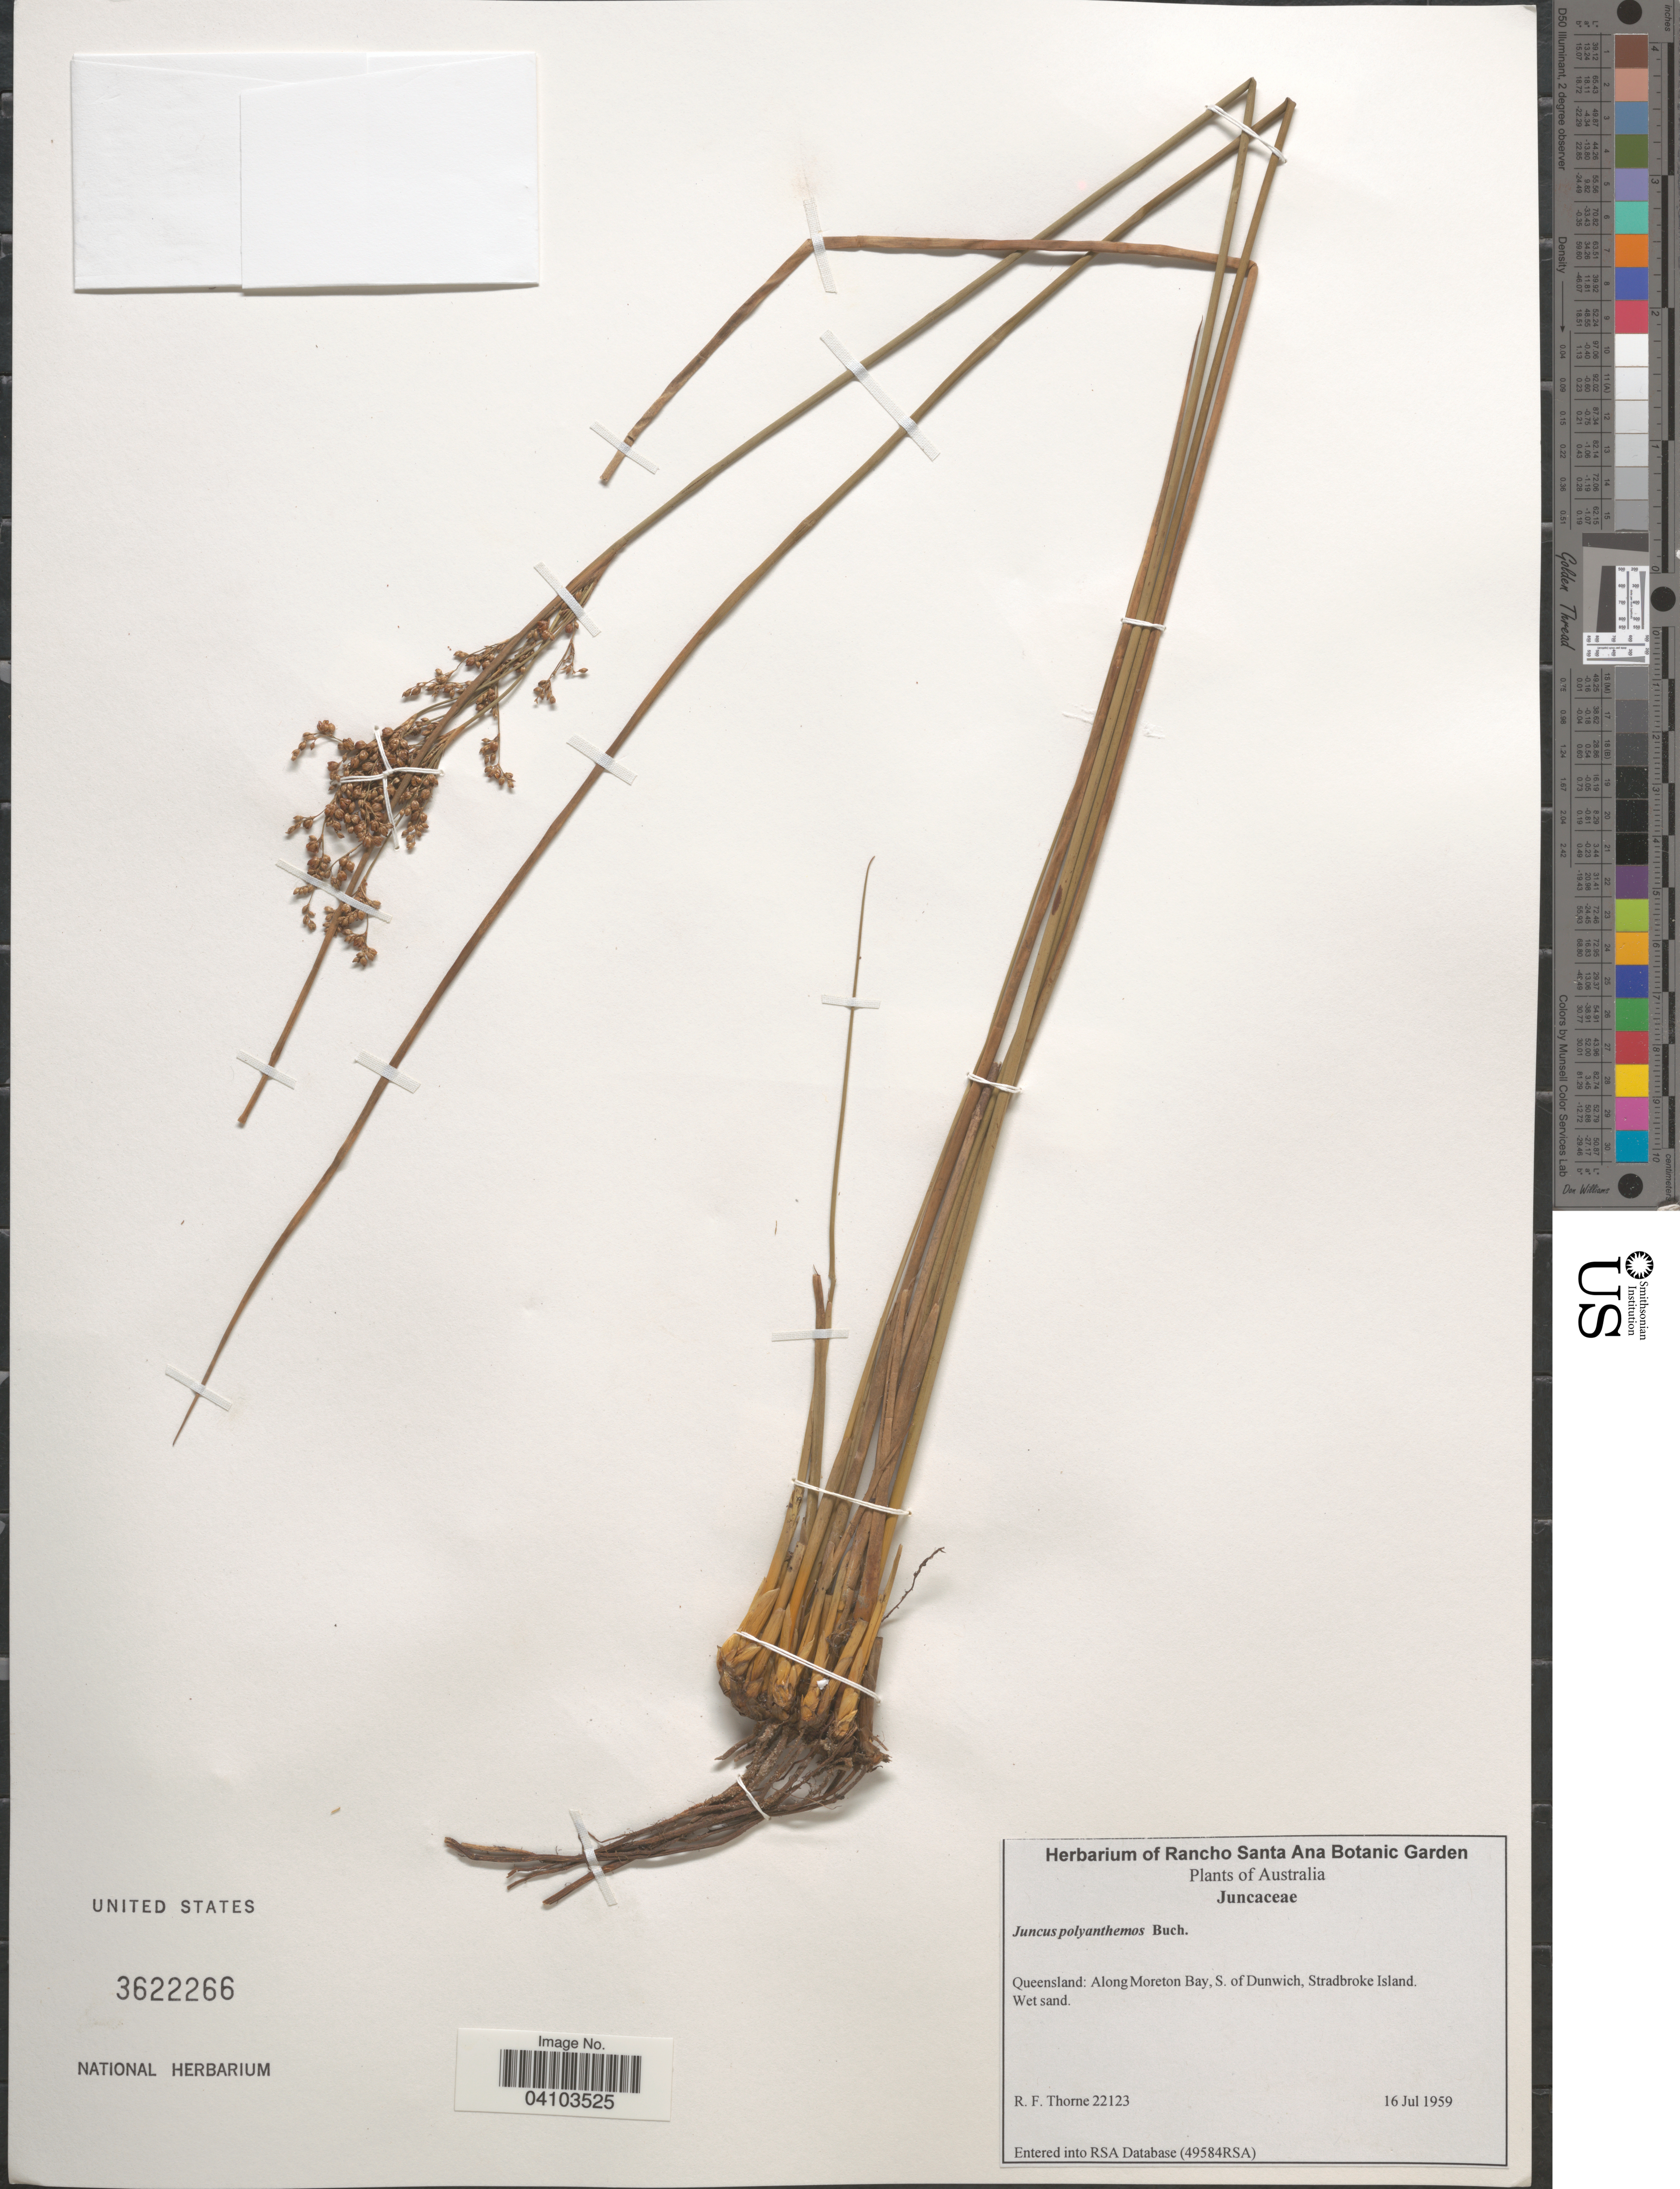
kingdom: Plantae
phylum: Tracheophyta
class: Liliopsida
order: Poales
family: Juncaceae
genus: Juncus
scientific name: Juncus polyanthemos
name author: Buchenau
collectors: R. Thorne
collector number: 22123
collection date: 1959-07-16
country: Australia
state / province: Queensland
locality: Along Moreton Bay, S. of Dunwich, Stradbroke Island.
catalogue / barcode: US 3622266